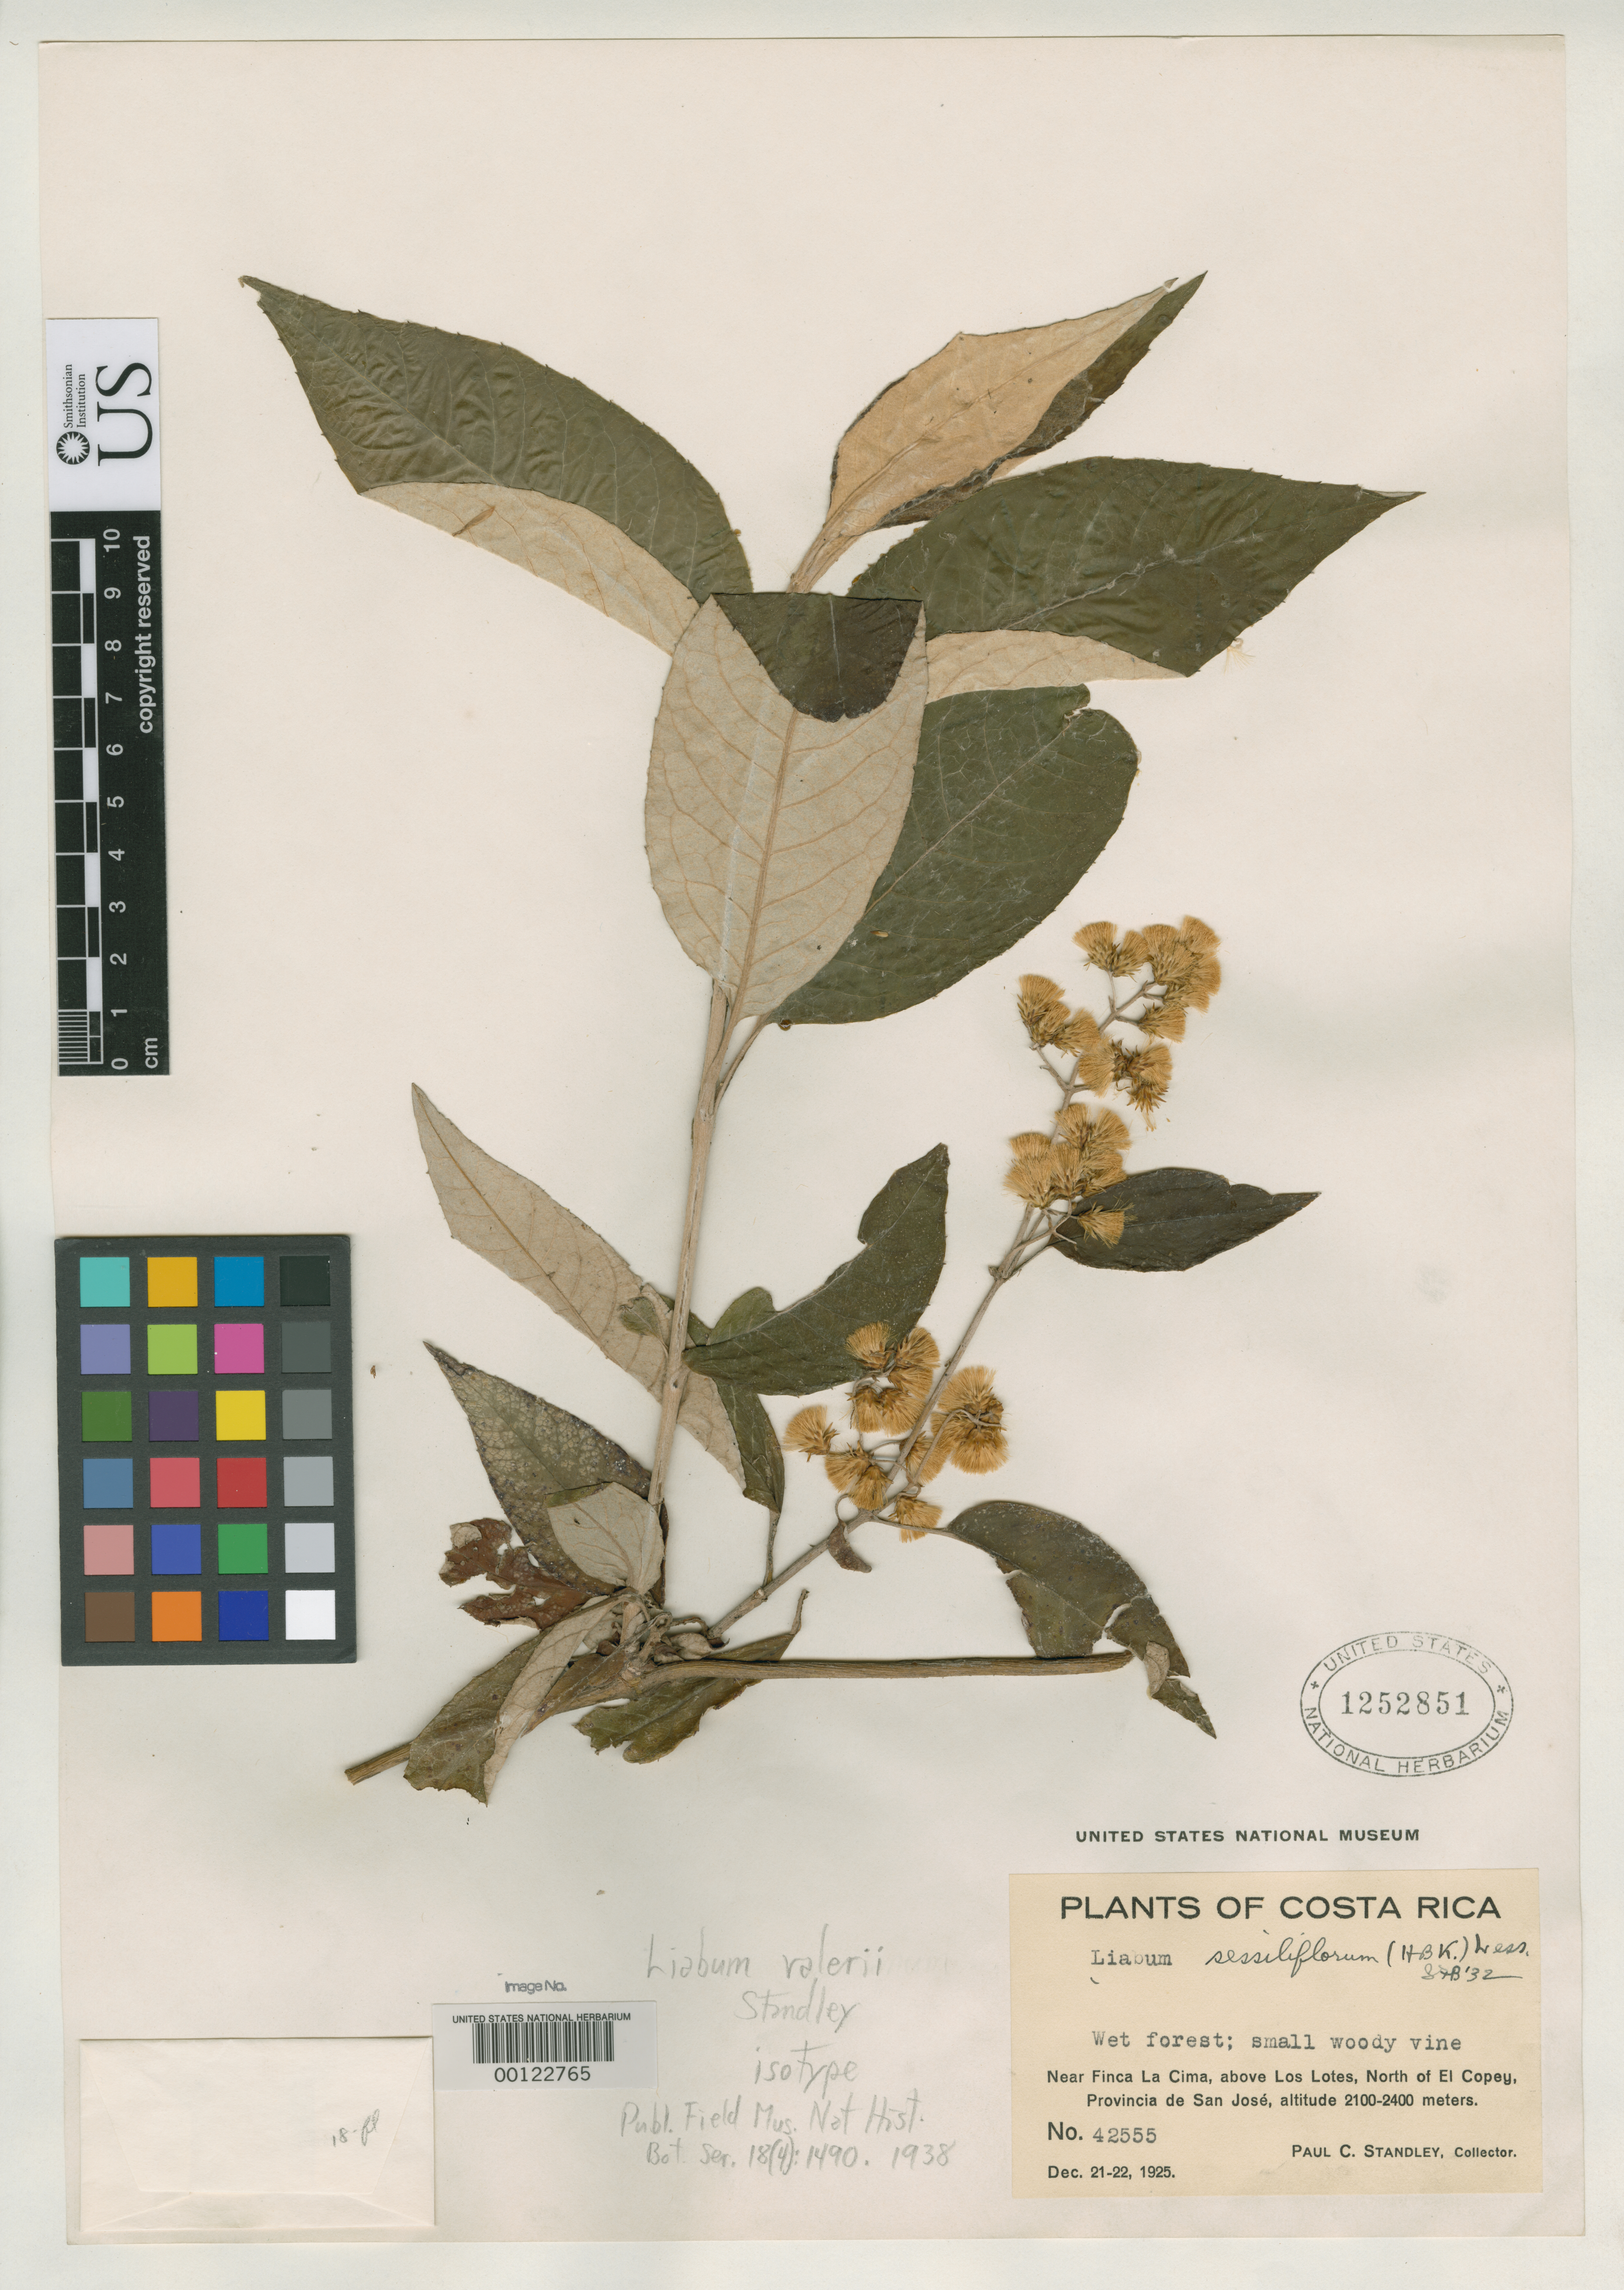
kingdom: Plantae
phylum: Tracheophyta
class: Magnoliopsida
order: Asterales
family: Asteraceae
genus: Liabum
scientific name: Liabum valerii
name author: Standl.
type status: Isotype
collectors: P. C. Standley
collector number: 42555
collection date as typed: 21 Dec 1925 and 22 Dec 1925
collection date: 1925-12-21,1925-12-22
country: Costa Rica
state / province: San José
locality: Near Finca La Cima, above Los Lotes, N of El Copey.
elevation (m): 2100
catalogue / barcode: US 1252851